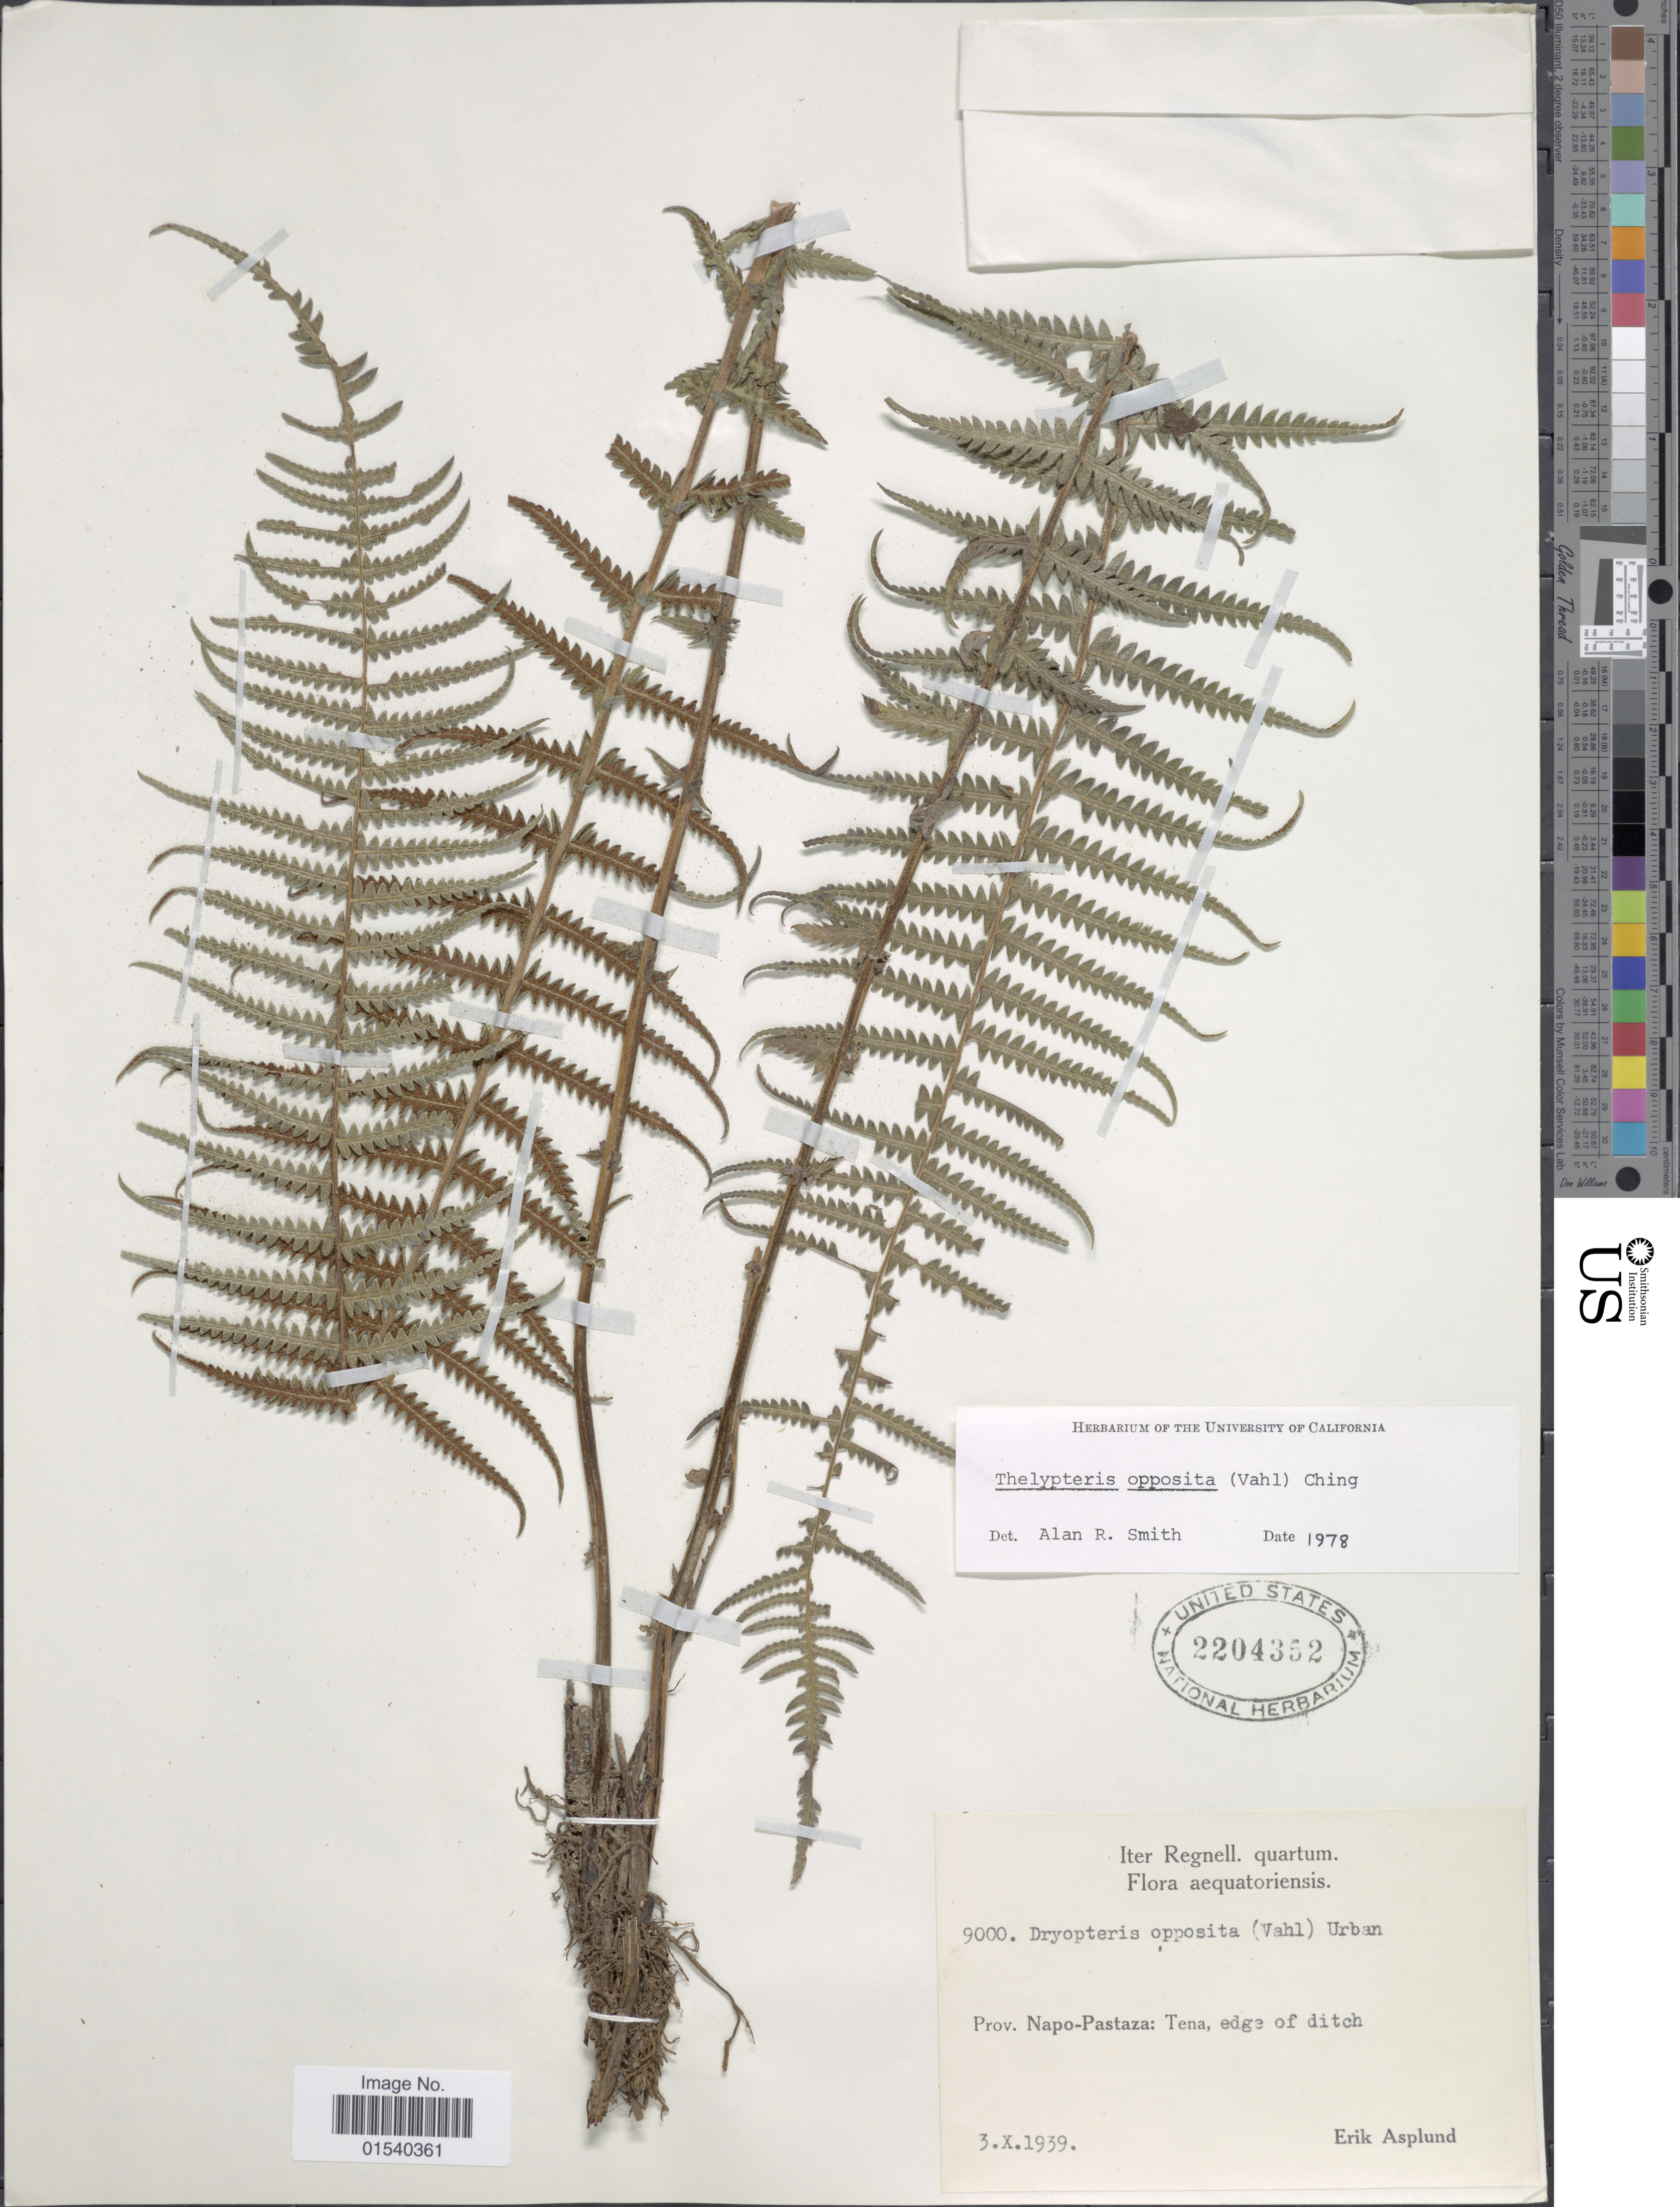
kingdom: Plantae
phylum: Tracheophyta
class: Polypodiopsida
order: Polypodiales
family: Thelypteridaceae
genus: Amauropelta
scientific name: Amauropelta opposita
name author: (Vahl) Pic. Serm.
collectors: E. Asplund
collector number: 9000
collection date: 1939-10-03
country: Ecuador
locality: Prov. of Napo-Pastaza:Tena, edge of ditch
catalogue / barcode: US 2204352